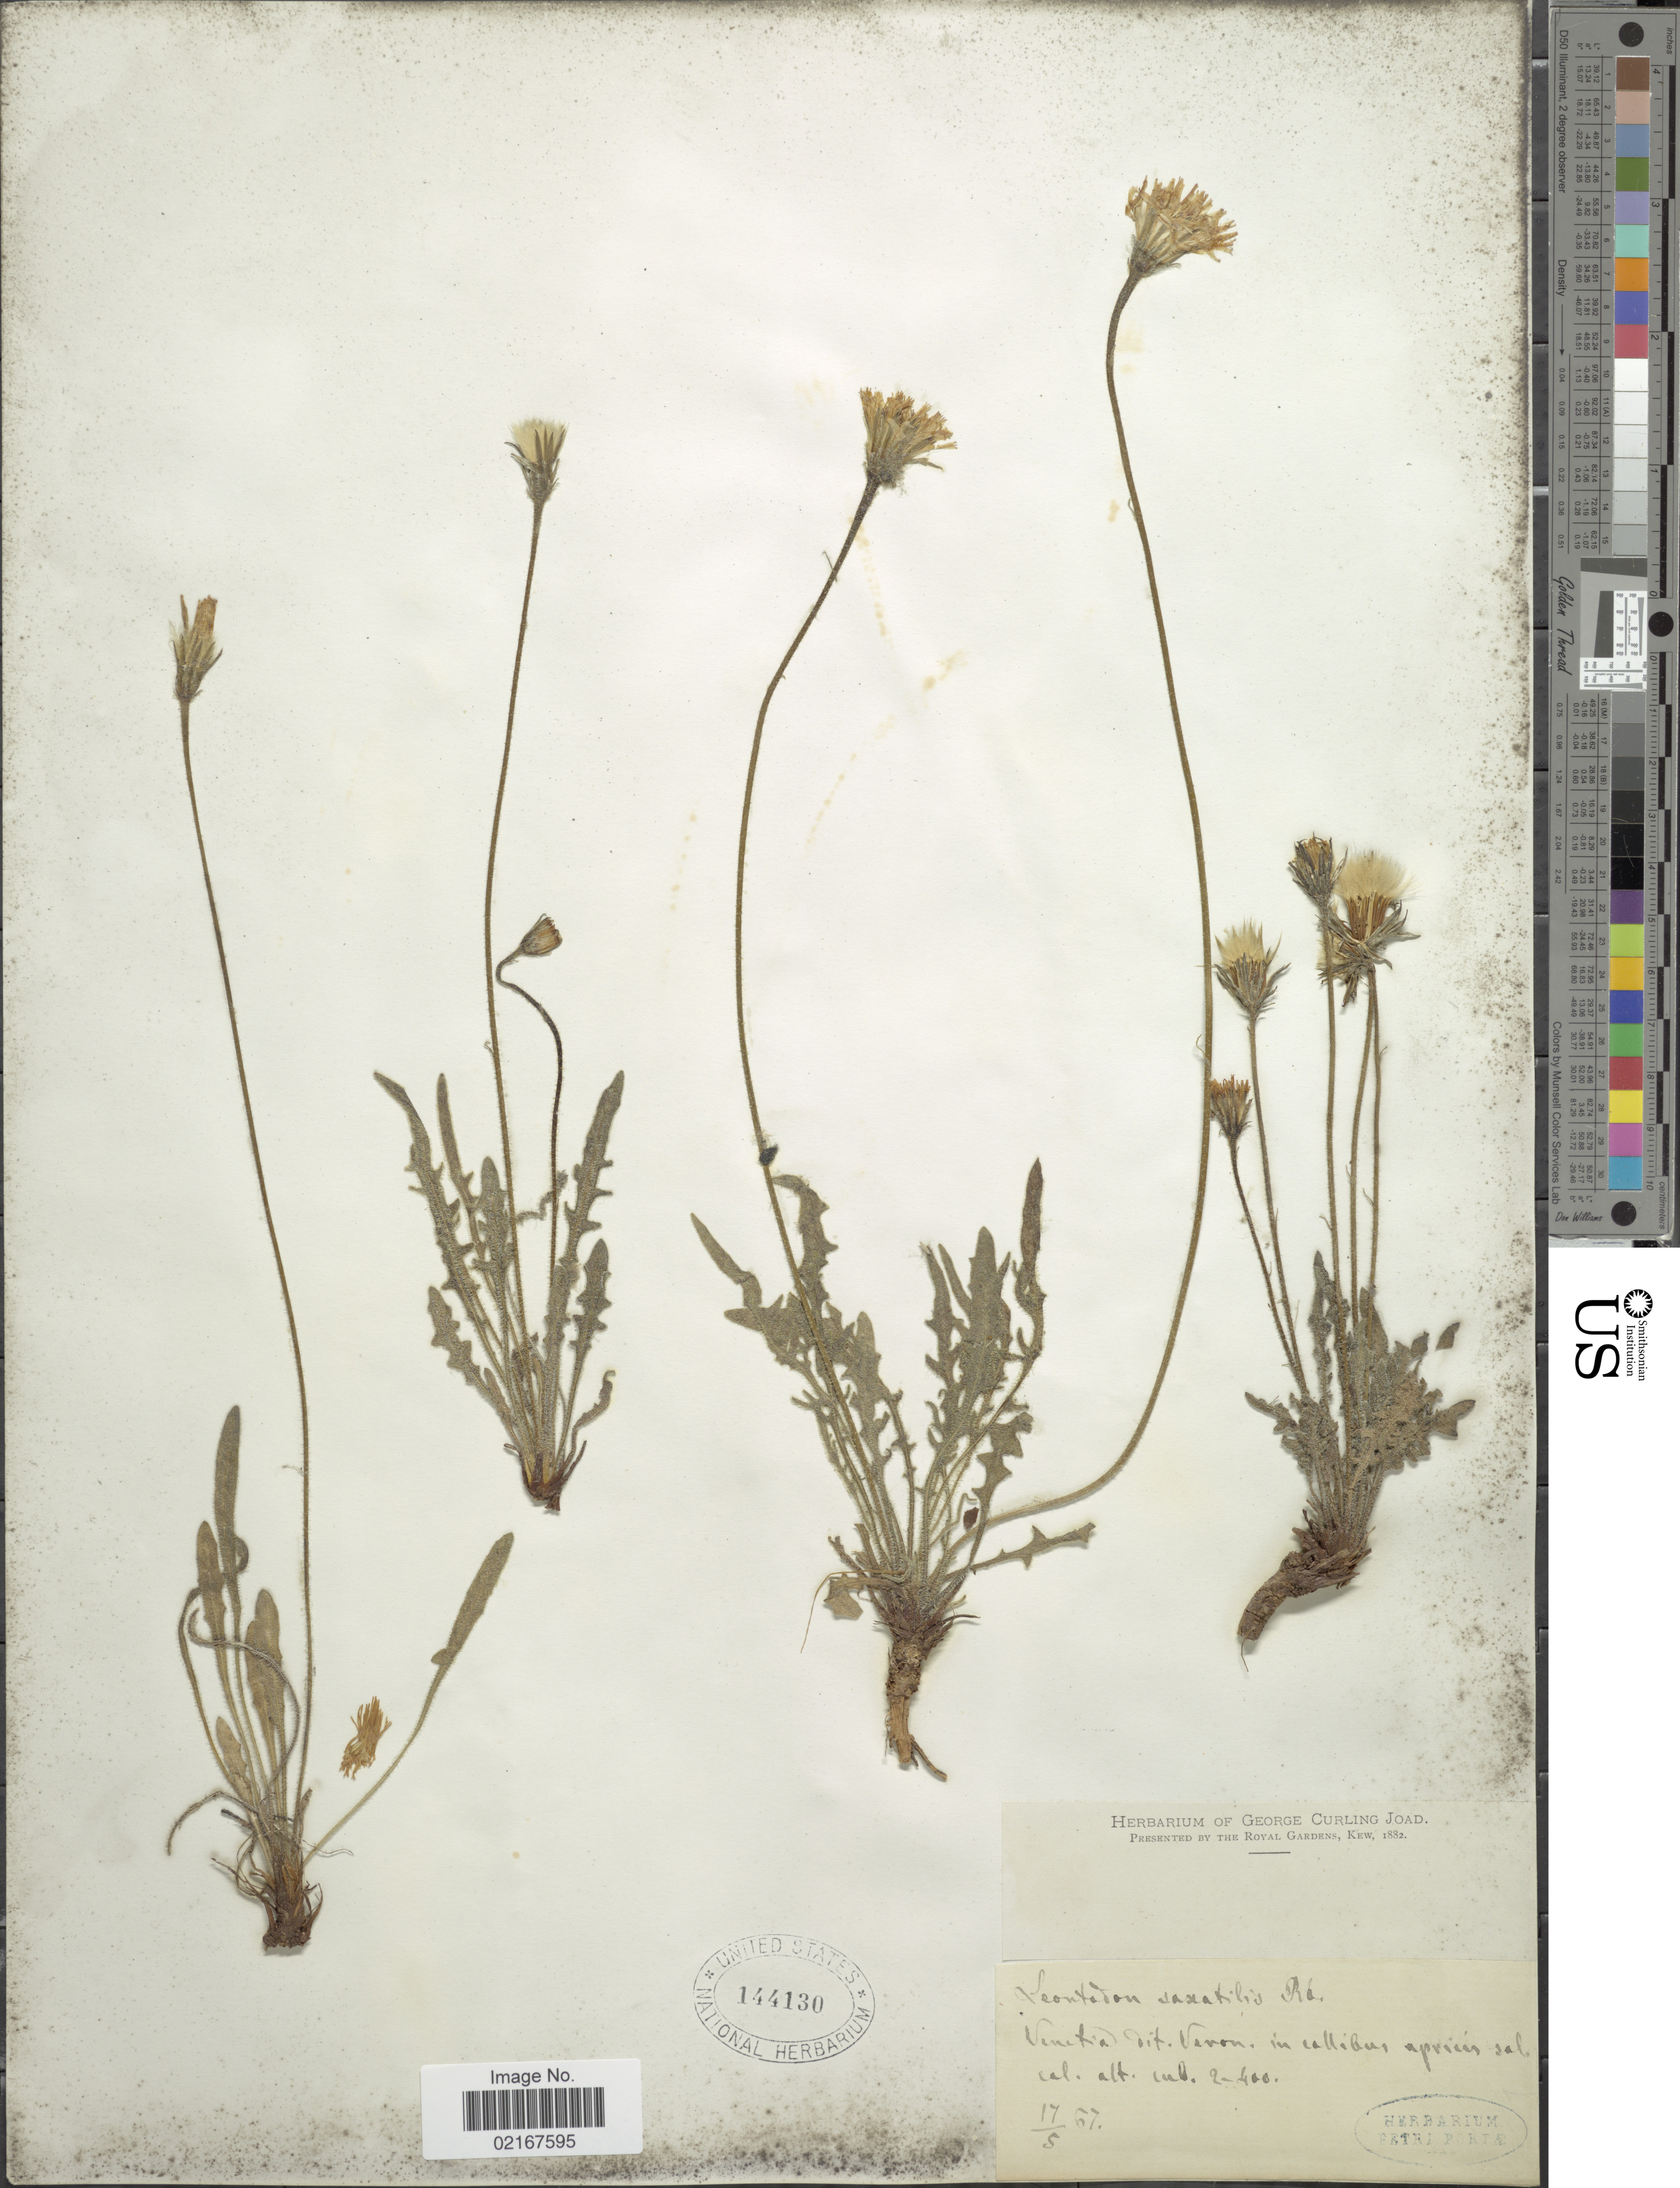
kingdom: Plantae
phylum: Tracheophyta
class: Magnoliopsida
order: Asterales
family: Asteraceae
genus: Leontodon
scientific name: Leontodon saxatilis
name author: Lam.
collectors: ex herb. Petriportae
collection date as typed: Transcribed d/m/y: 17/5/67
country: Italy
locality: Venetia dit. Veron [interpreted]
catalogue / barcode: US 144130